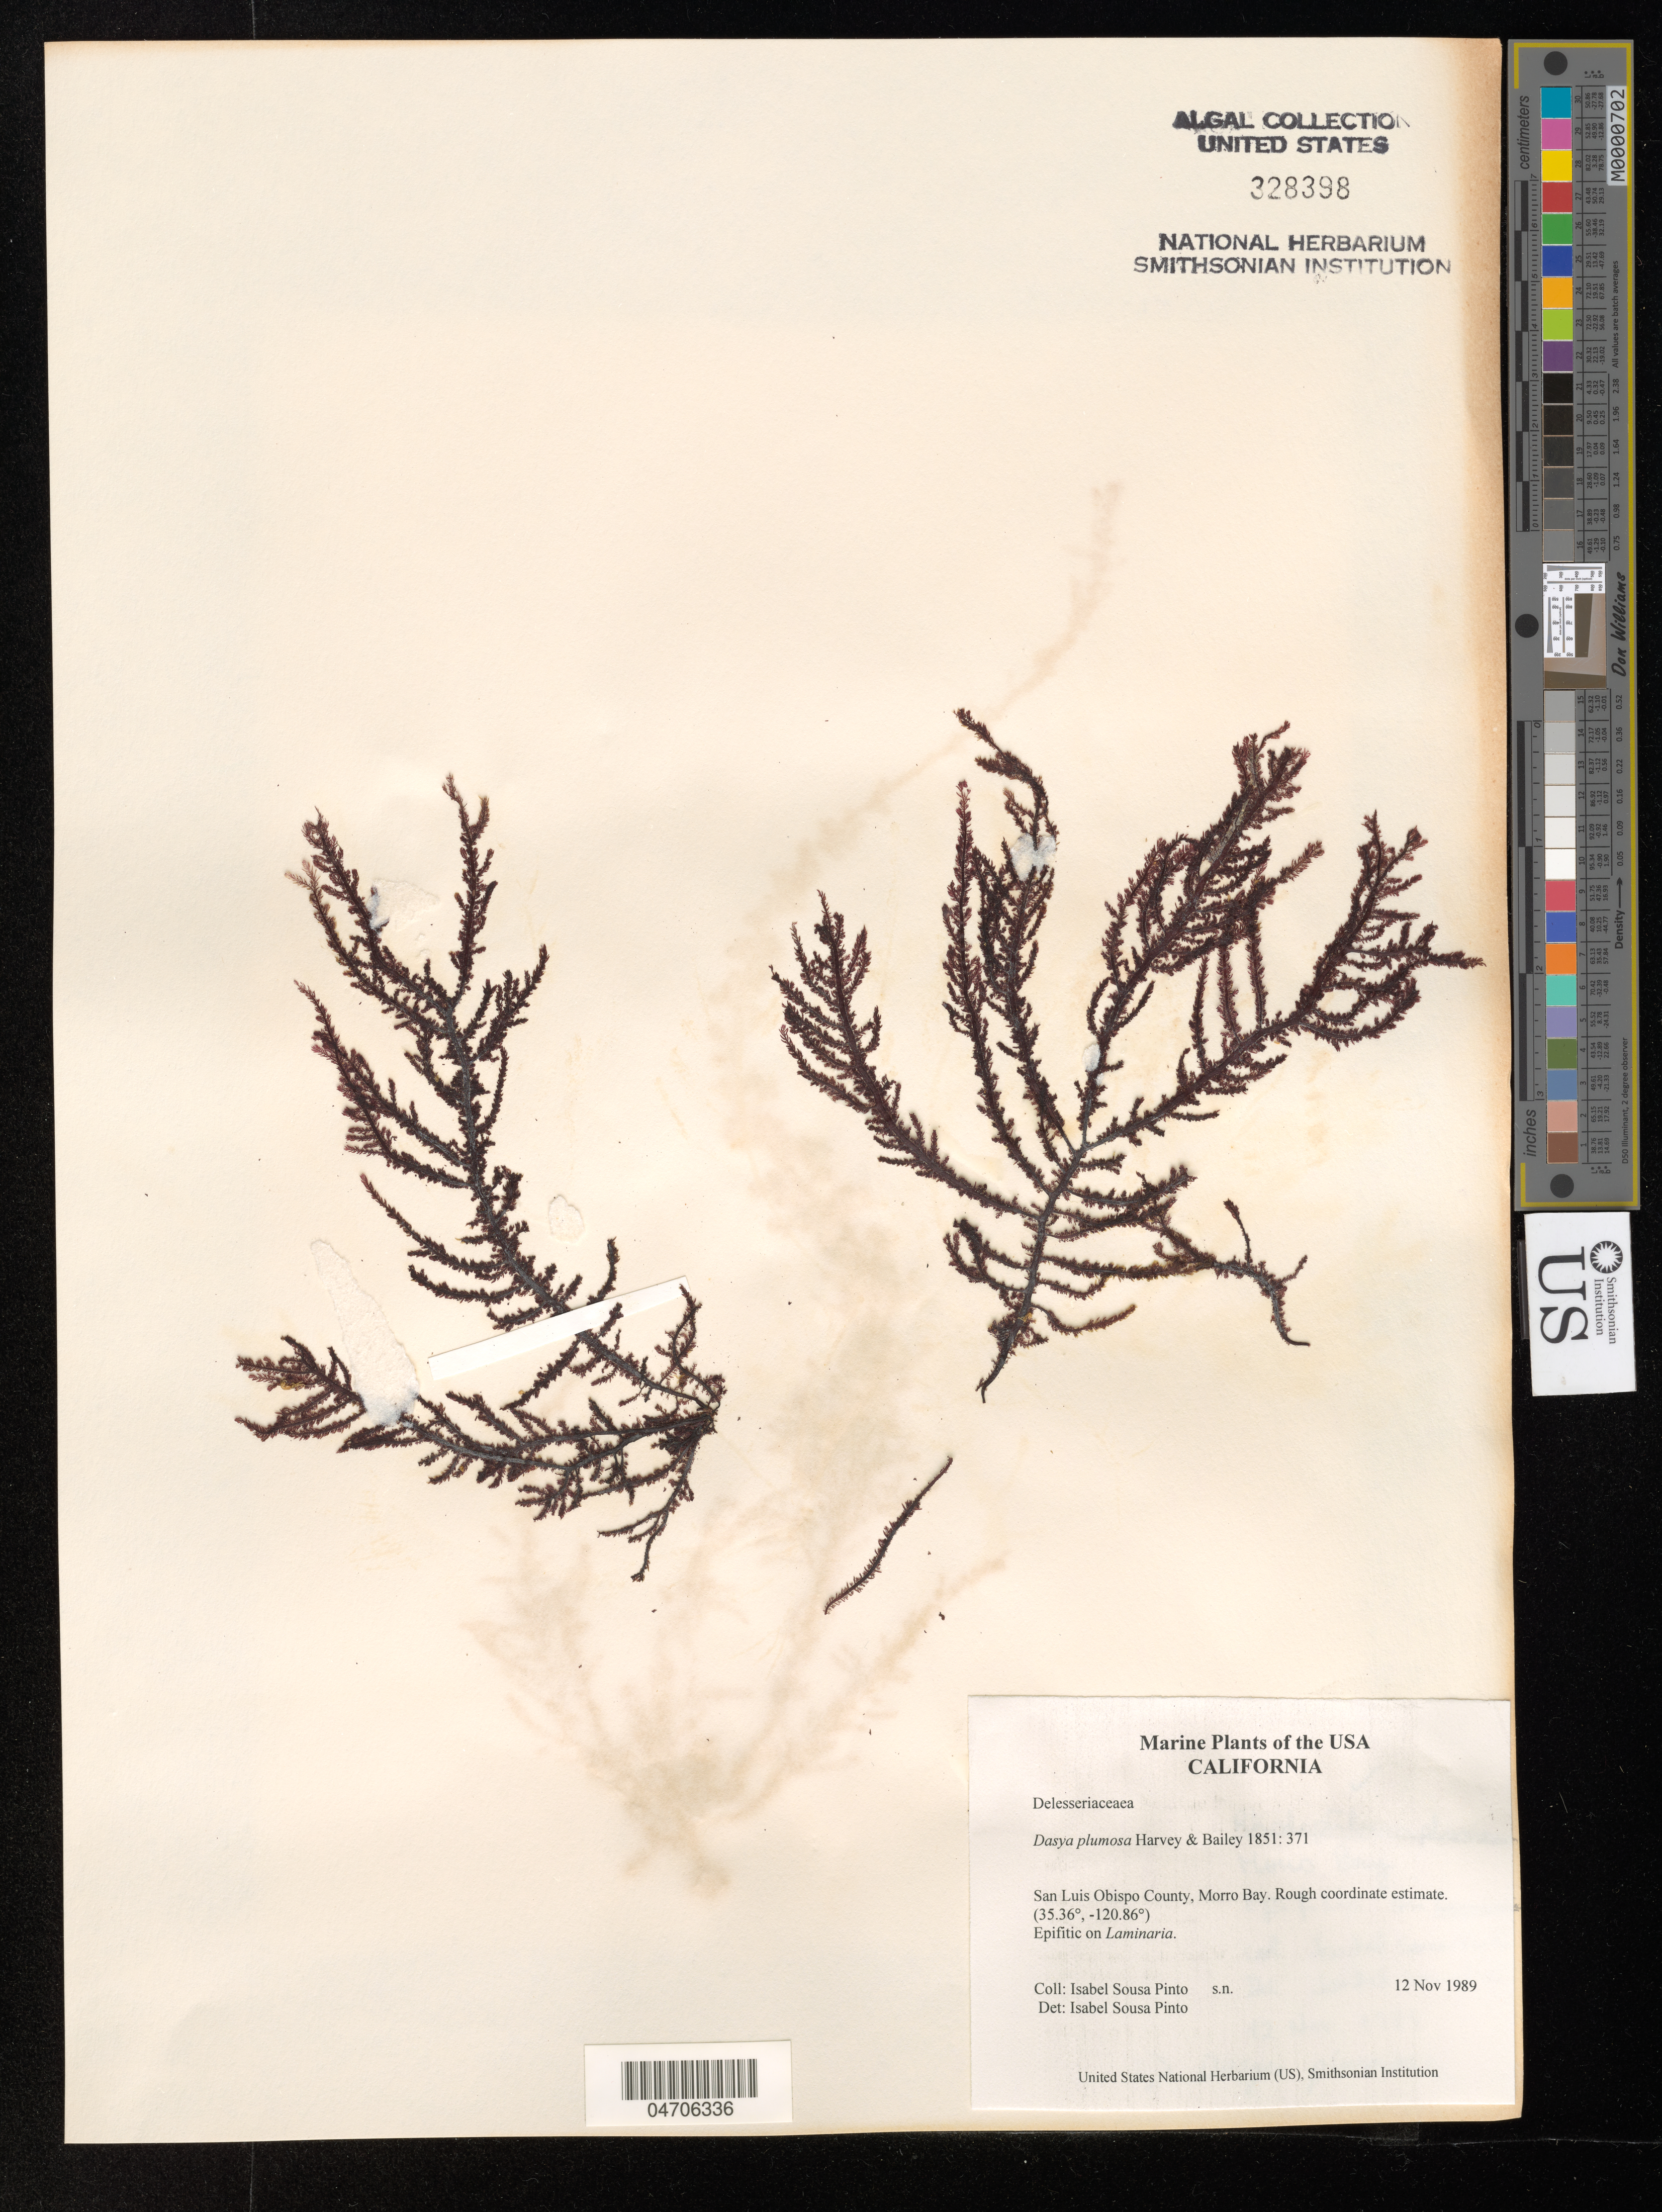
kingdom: Plantae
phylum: Rhodophyta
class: Florideophyceae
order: Ceramiales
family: Dasyaceae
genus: Dasya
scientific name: Dasya plumosa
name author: Harv. & J. Bailey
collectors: I. Sousa Pinto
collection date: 1989-11-12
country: United States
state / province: California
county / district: San Luis Obispo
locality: San Luis Obispo County, Morro Bay.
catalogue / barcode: US 328398